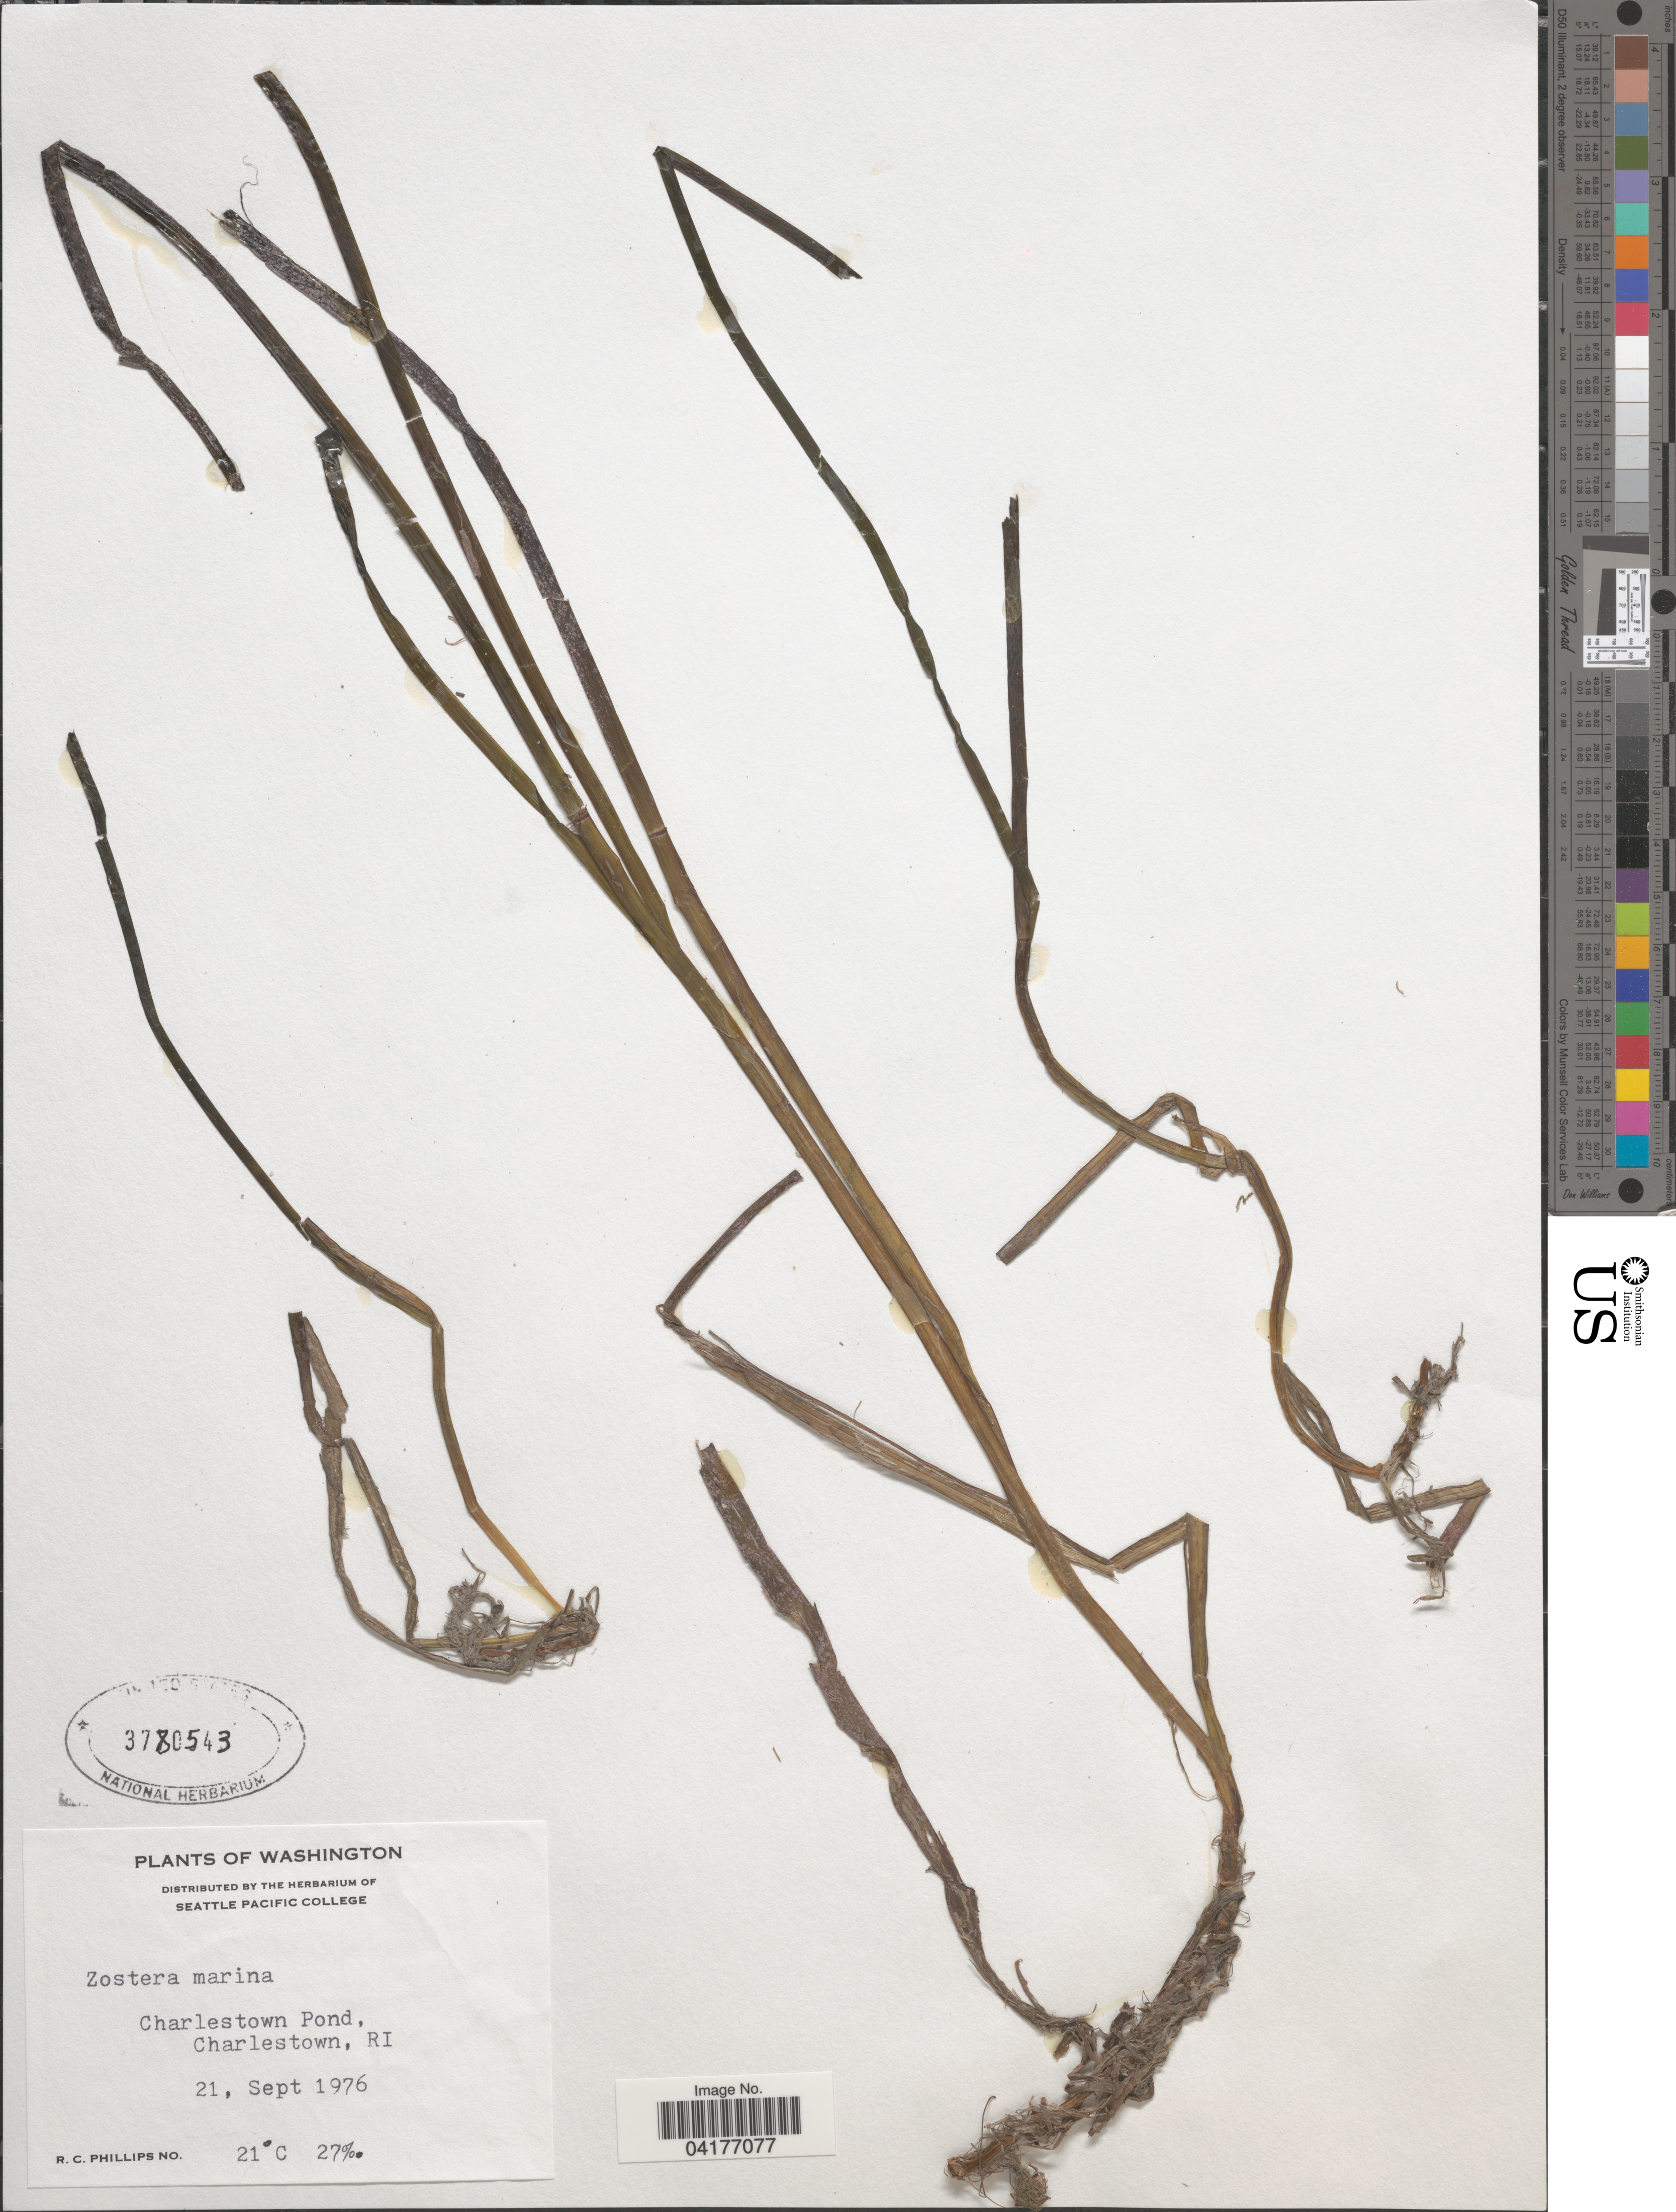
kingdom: Plantae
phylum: Tracheophyta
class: Liliopsida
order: Alismatales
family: Zosteraceae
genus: Zostera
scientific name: Zostera marina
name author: L.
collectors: R. C. Phillips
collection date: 1976-09-21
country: United States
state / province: Rhode Island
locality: Charlestown Pond, Charlestown, RI.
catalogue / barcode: US 3780543